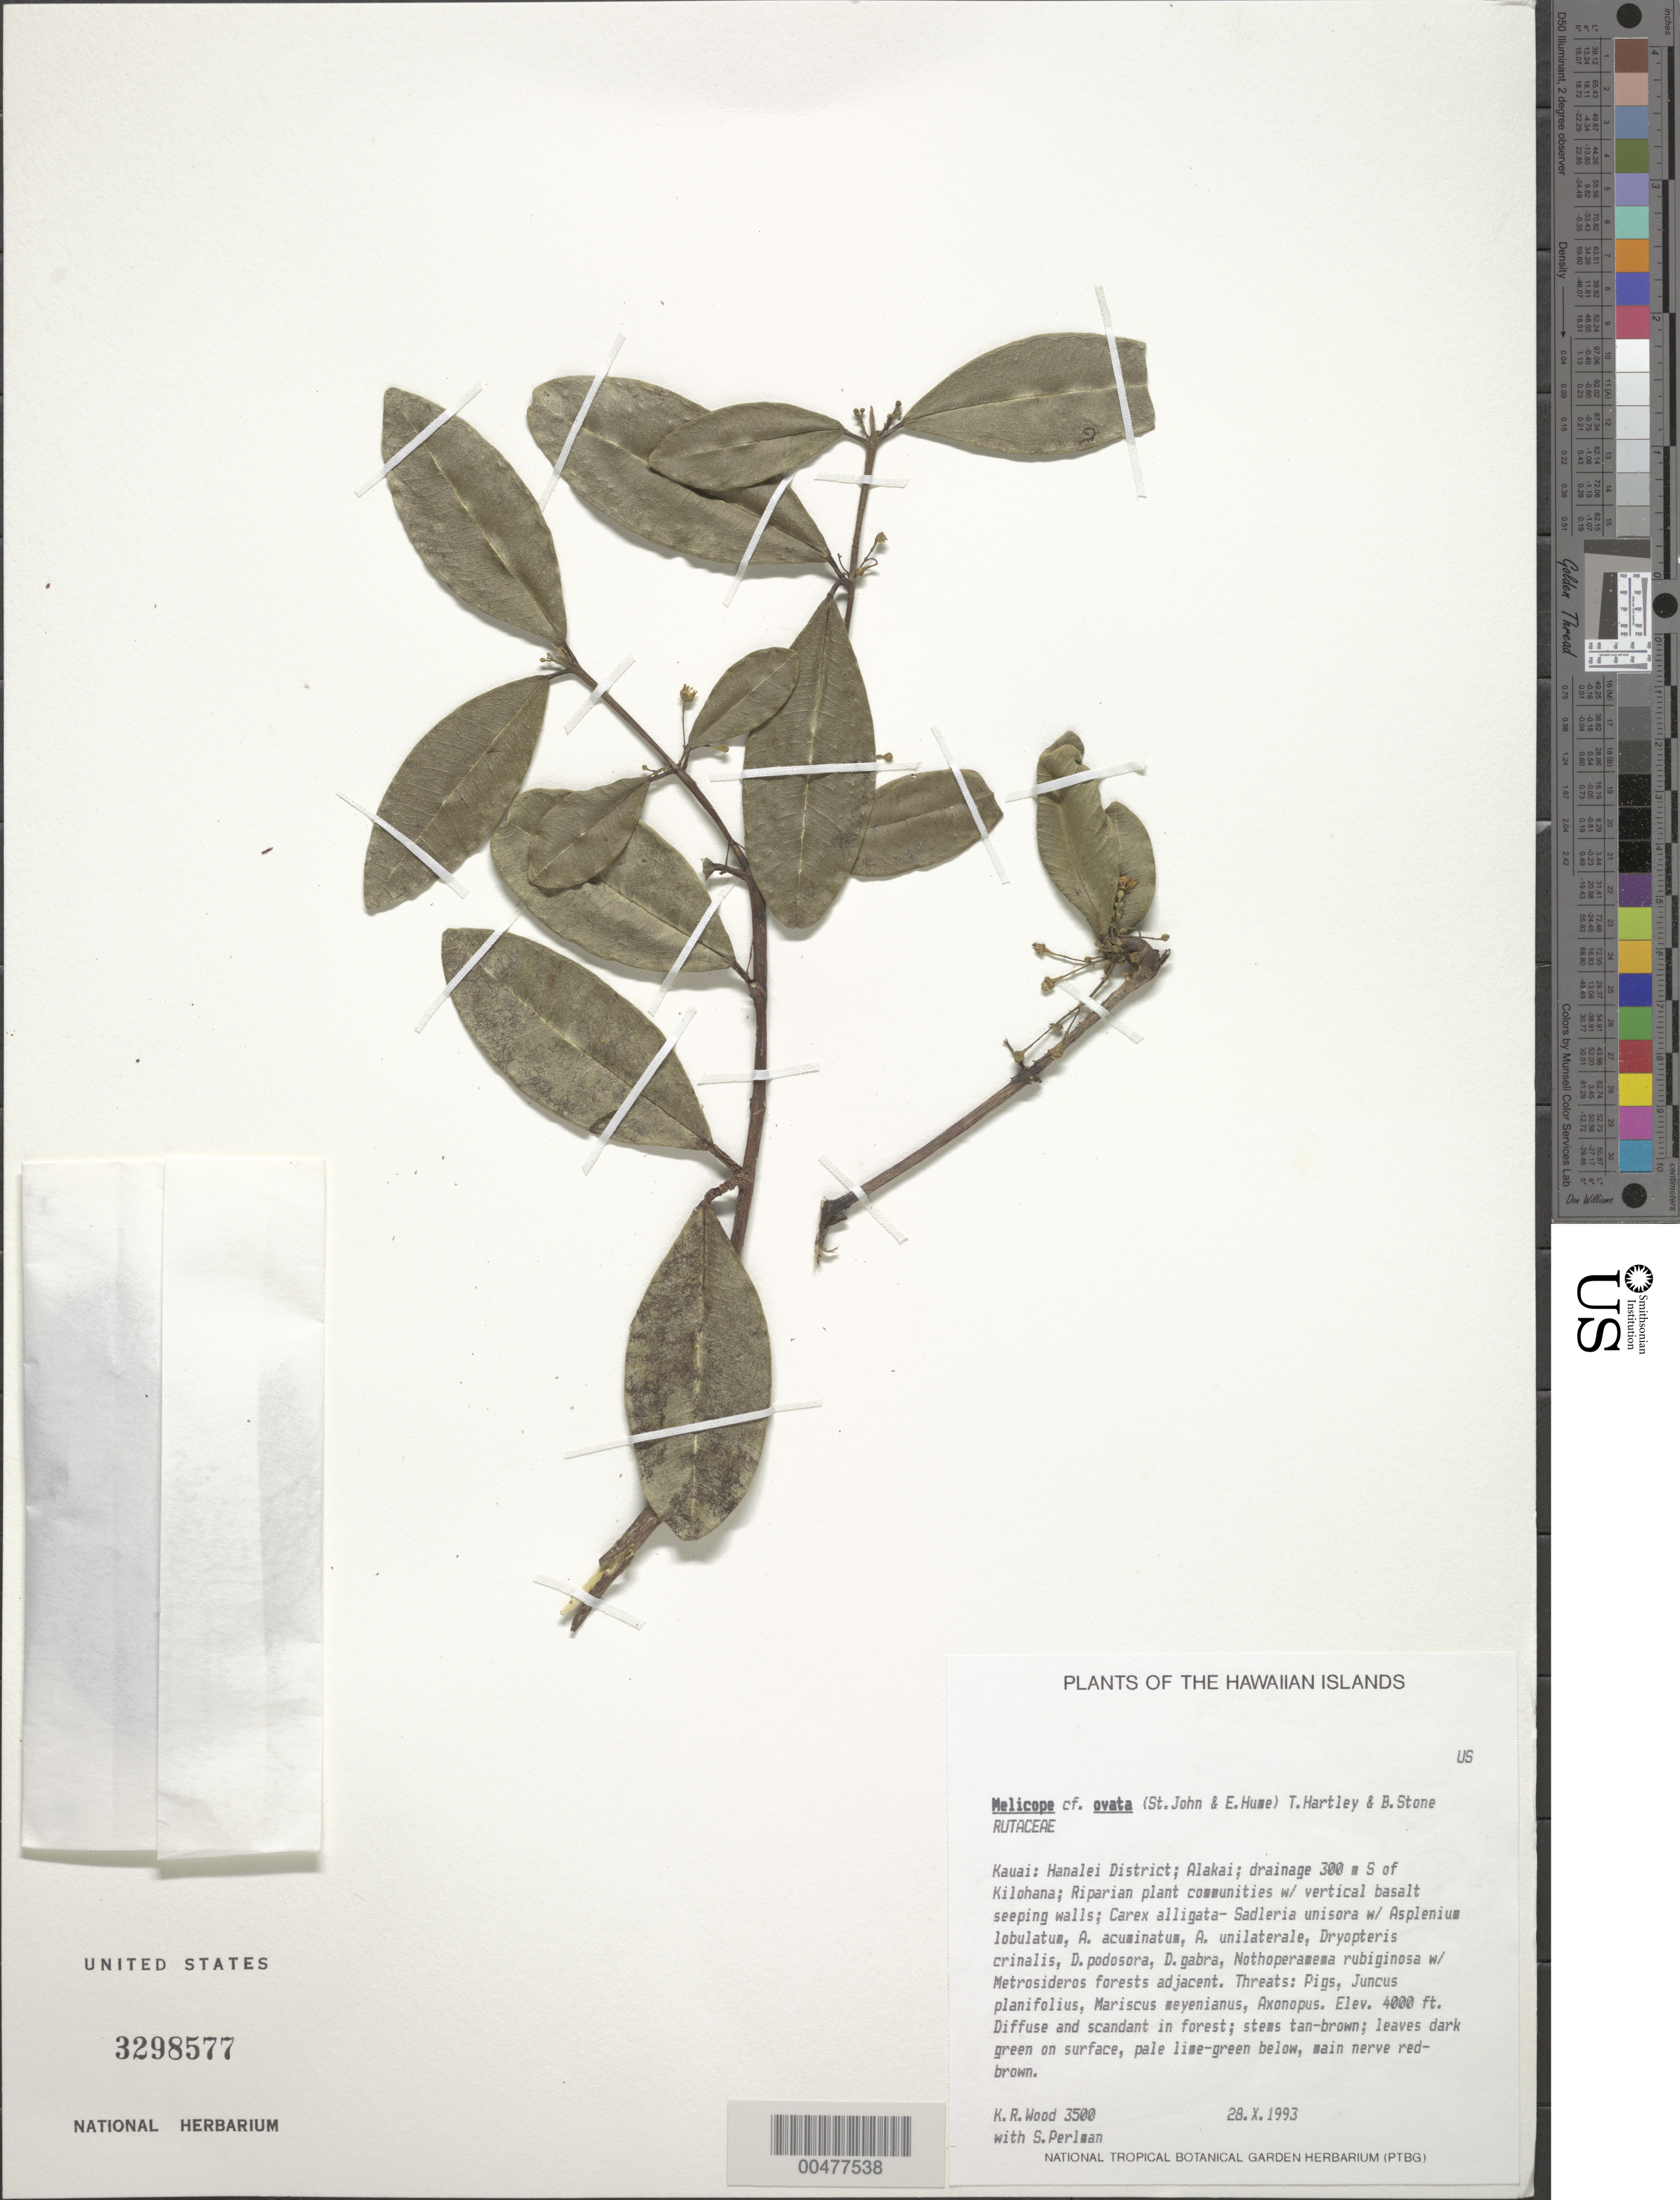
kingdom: Plantae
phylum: Tracheophyta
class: Magnoliopsida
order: Sapindales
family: Rutaceae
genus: Melicope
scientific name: Melicope ovata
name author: (H. St. John & E.P. Hume) T.G. Hartley & B.C. Stone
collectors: K. R. Wood & S. P. Perlman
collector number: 3500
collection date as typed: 28 Oct 1993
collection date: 1993-10-28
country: United States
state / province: Hawaii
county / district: Kauai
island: Kaua'i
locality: Hanalei Dist., Alakai, drainage 300 m S of Kilohana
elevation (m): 1219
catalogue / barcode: US 3298577